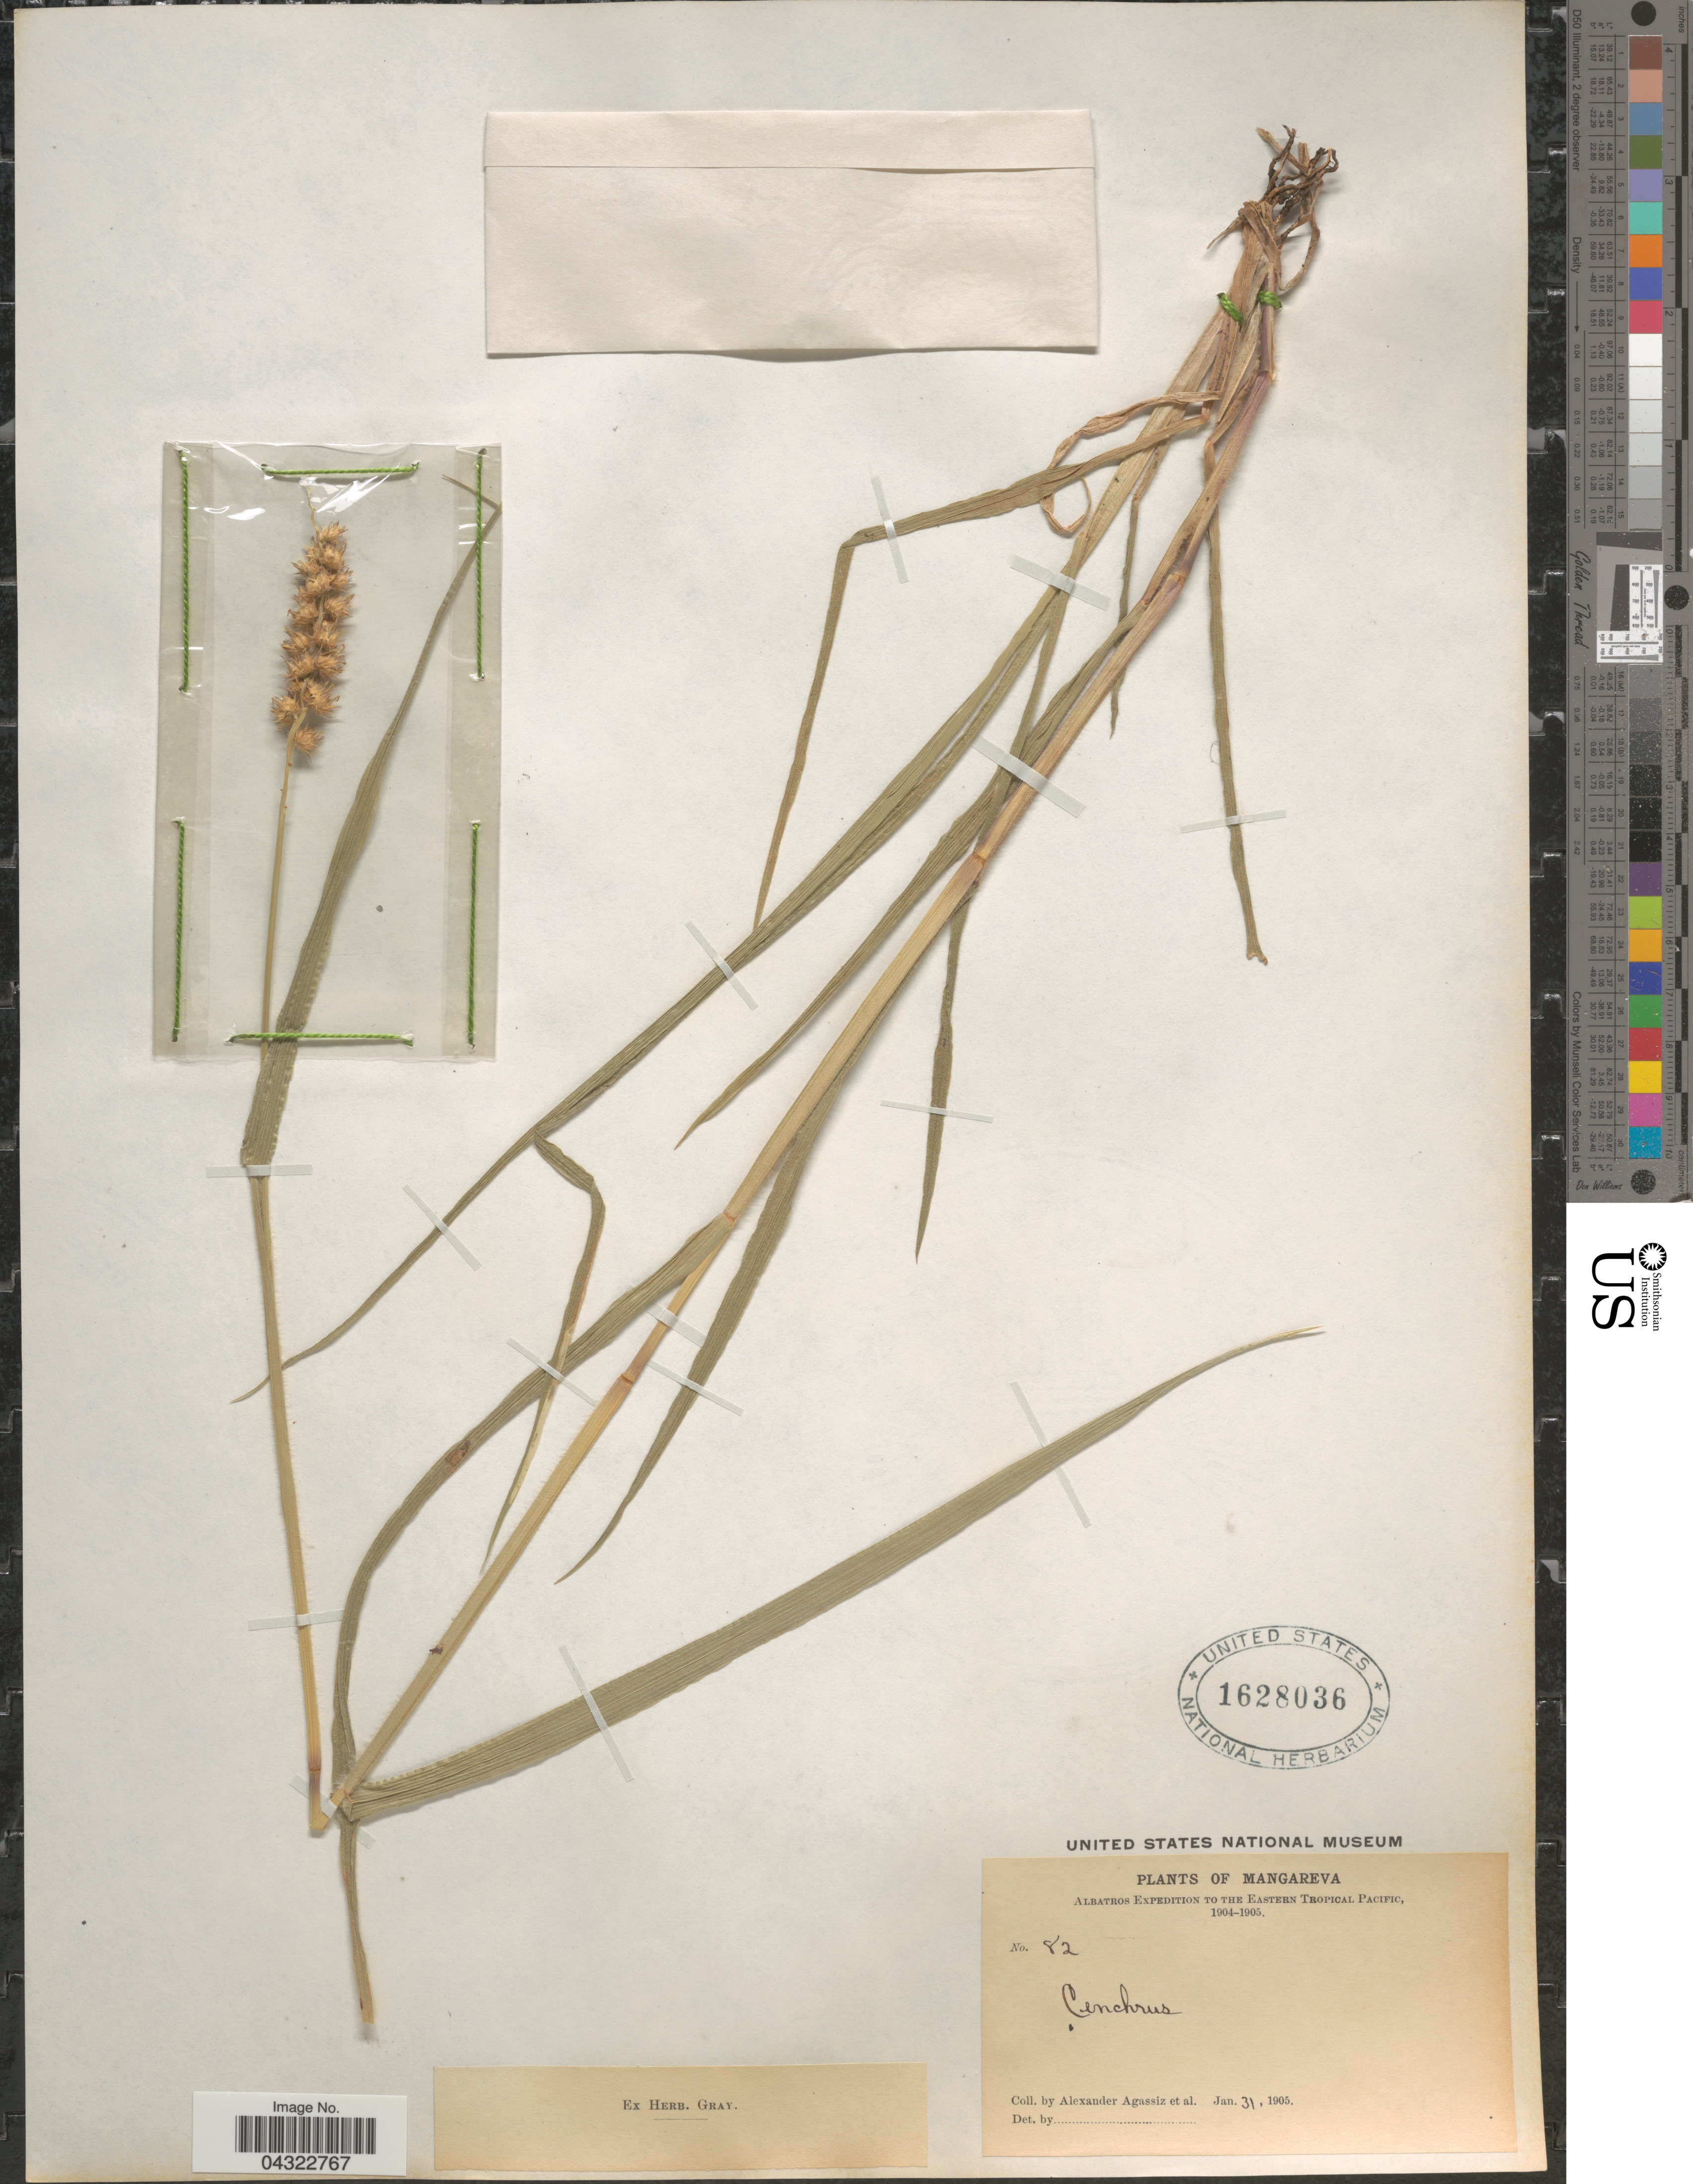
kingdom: Plantae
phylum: Tracheophyta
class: Liliopsida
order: Poales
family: Poaceae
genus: Cenchrus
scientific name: Cenchrus echinatus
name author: L.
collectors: A. E. Agassiz & et al.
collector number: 82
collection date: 1905-01-31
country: French Polynesia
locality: Mangareva. Albatros Expedition to the Eastern Tropical Pacific, 1904-1905.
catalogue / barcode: US 1628036